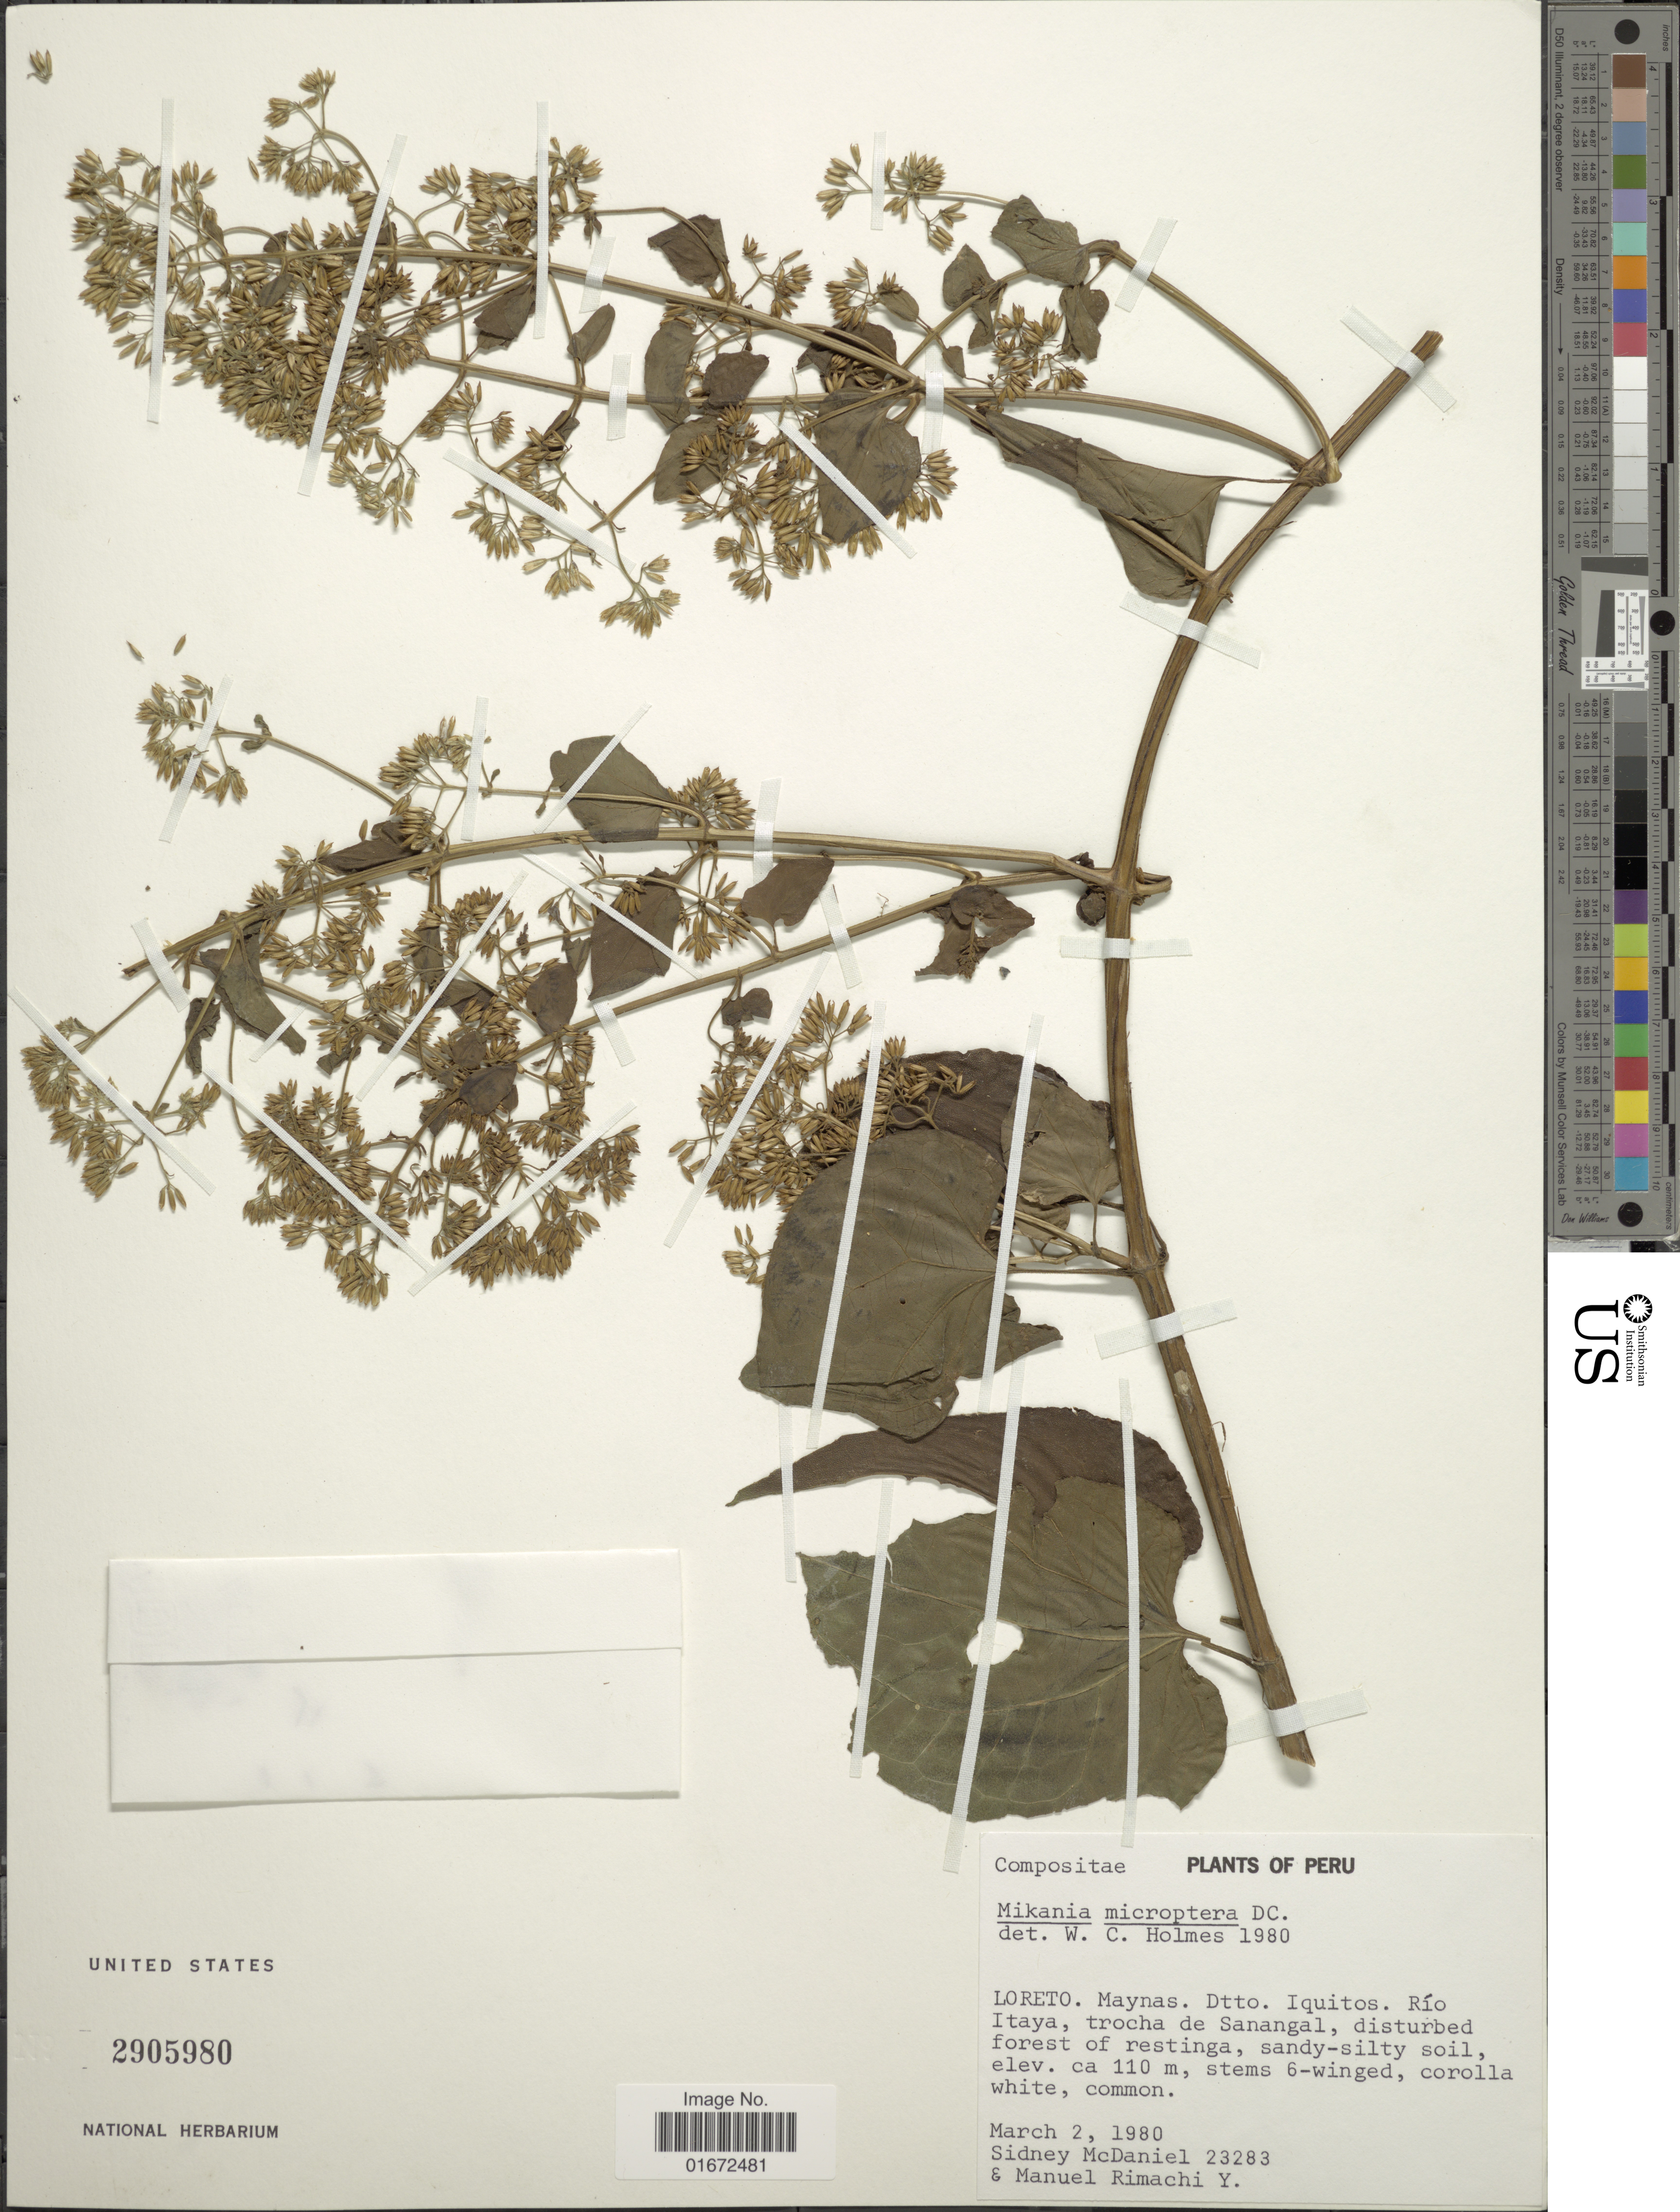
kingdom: Plantae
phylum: Tracheophyta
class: Magnoliopsida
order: Asterales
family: Asteraceae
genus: Mikania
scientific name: Mikania microptera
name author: DC.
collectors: S. McDaniel & M. Rimachi Y.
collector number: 23283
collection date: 1980-03-02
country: Peru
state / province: Loreto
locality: Loreto. Maynas. Dtto. Iquitos. Río Itaya, trocha de Sanangal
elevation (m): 110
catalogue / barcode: US 2905980